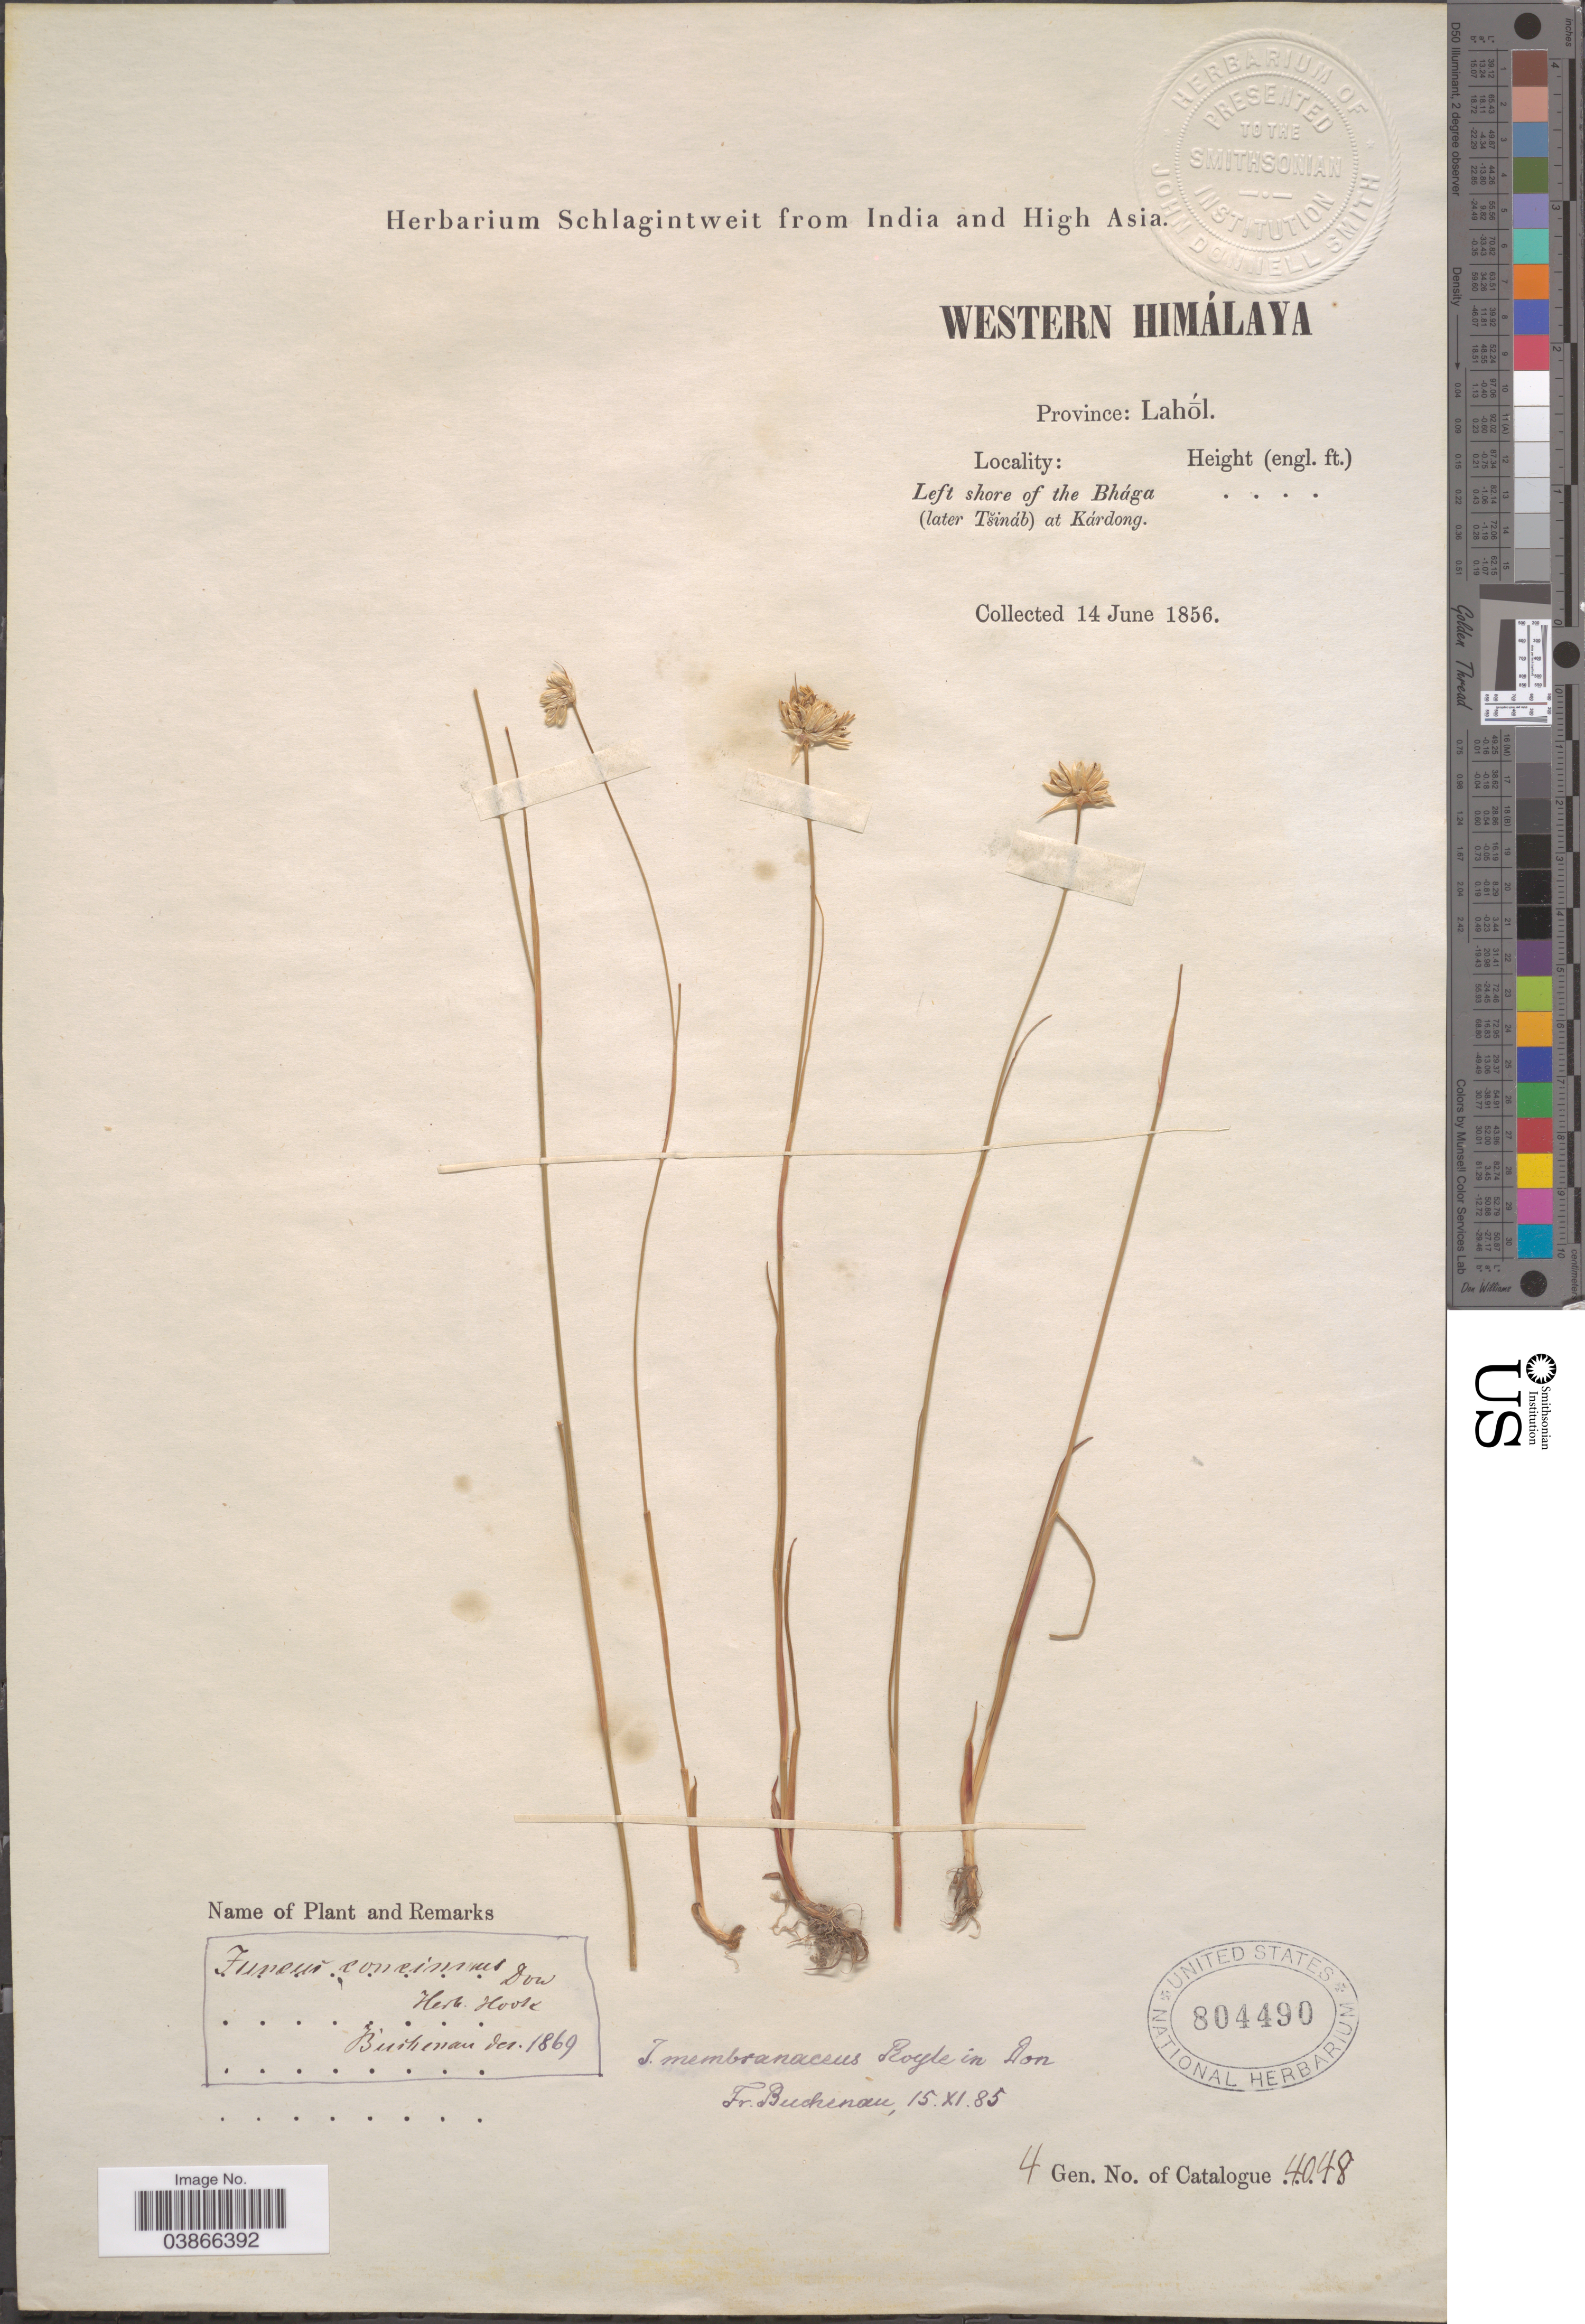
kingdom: Plantae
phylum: Tracheophyta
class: Liliopsida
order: Poales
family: Juncaceae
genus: Juncus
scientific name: Juncus membranaceus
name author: Royle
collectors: ex herb. Schlagintweit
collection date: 1956-06-14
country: India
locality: Western Himálaya. Province: Lahól. Left shore of the Bhága (later Tšináb) at Kárdong.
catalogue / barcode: US 804490